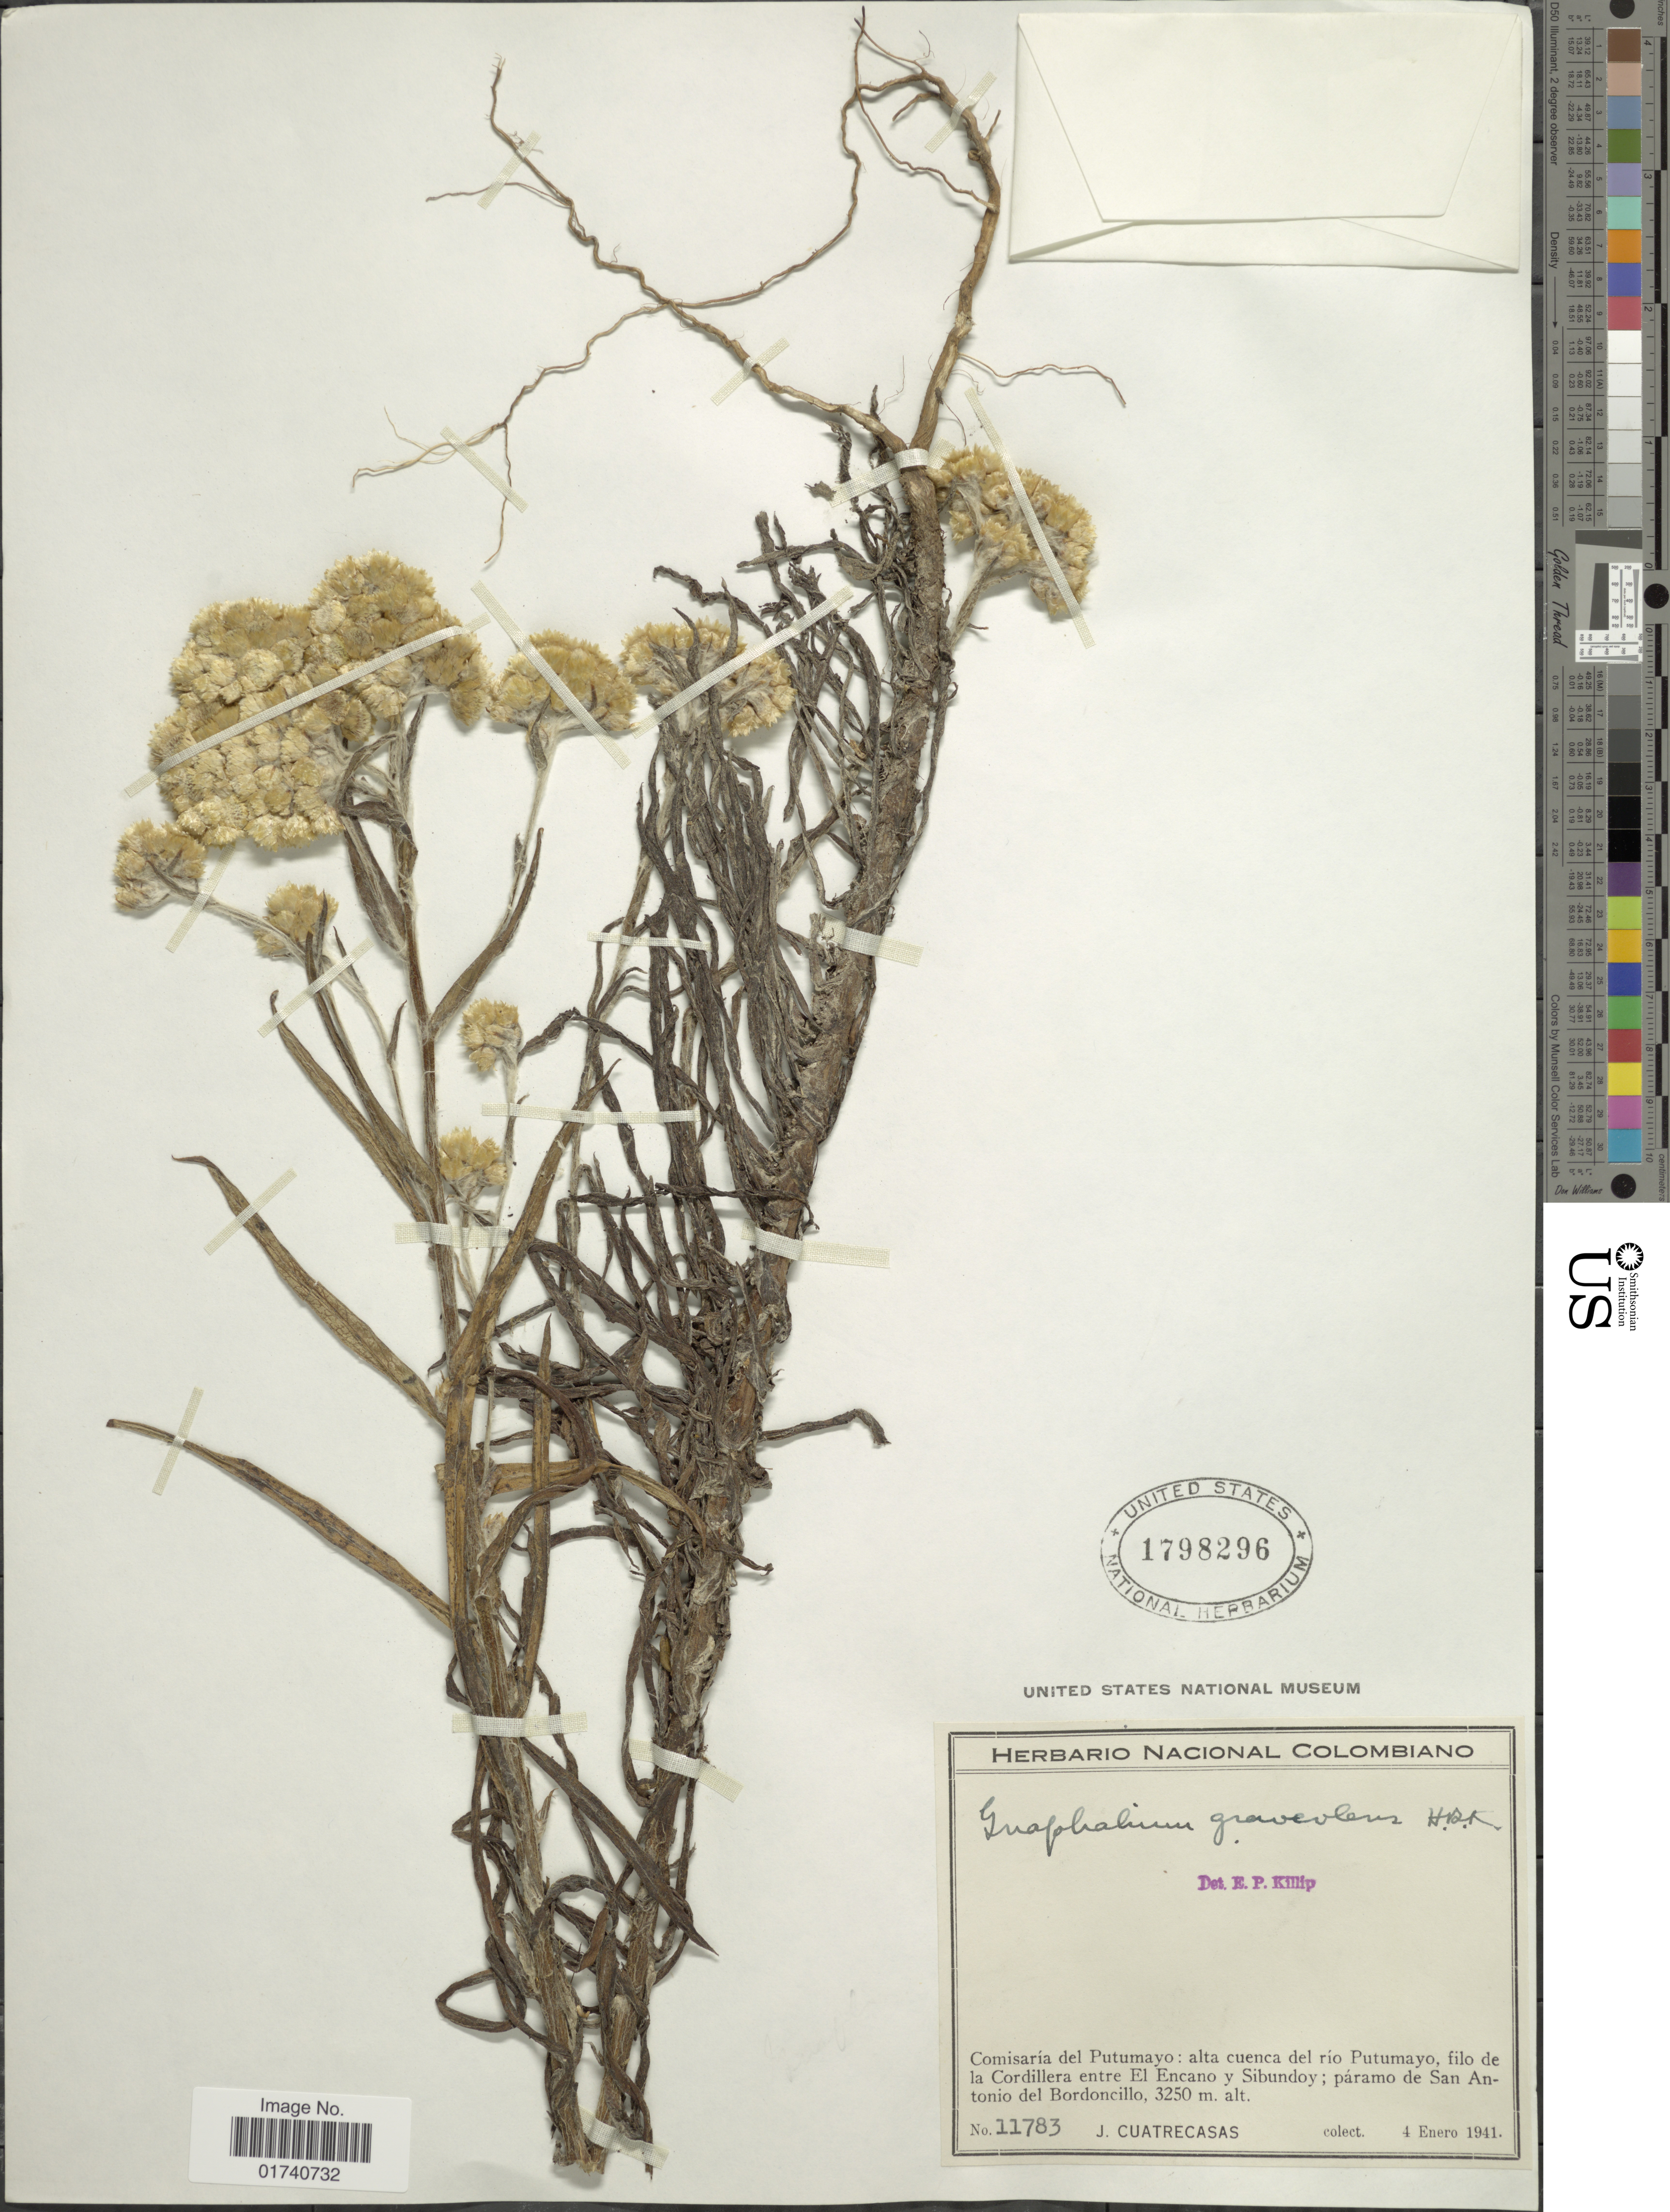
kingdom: Plantae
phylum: Tracheophyta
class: Magnoliopsida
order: Asterales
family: Asteraceae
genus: Pseudognaphalium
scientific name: Pseudognaphalium graveolens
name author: Anderb.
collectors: J. Cuatrecasas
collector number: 11783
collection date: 1941-01-04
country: Colombia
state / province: Putumayo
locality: Comisaria del Putumayo: alta cuenca del rio Putumayo, filo de la Cordillera entre El Encano y Sibundoy; paramo de San Antonio del Bordoncillo.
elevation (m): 3250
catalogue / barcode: US 1798296